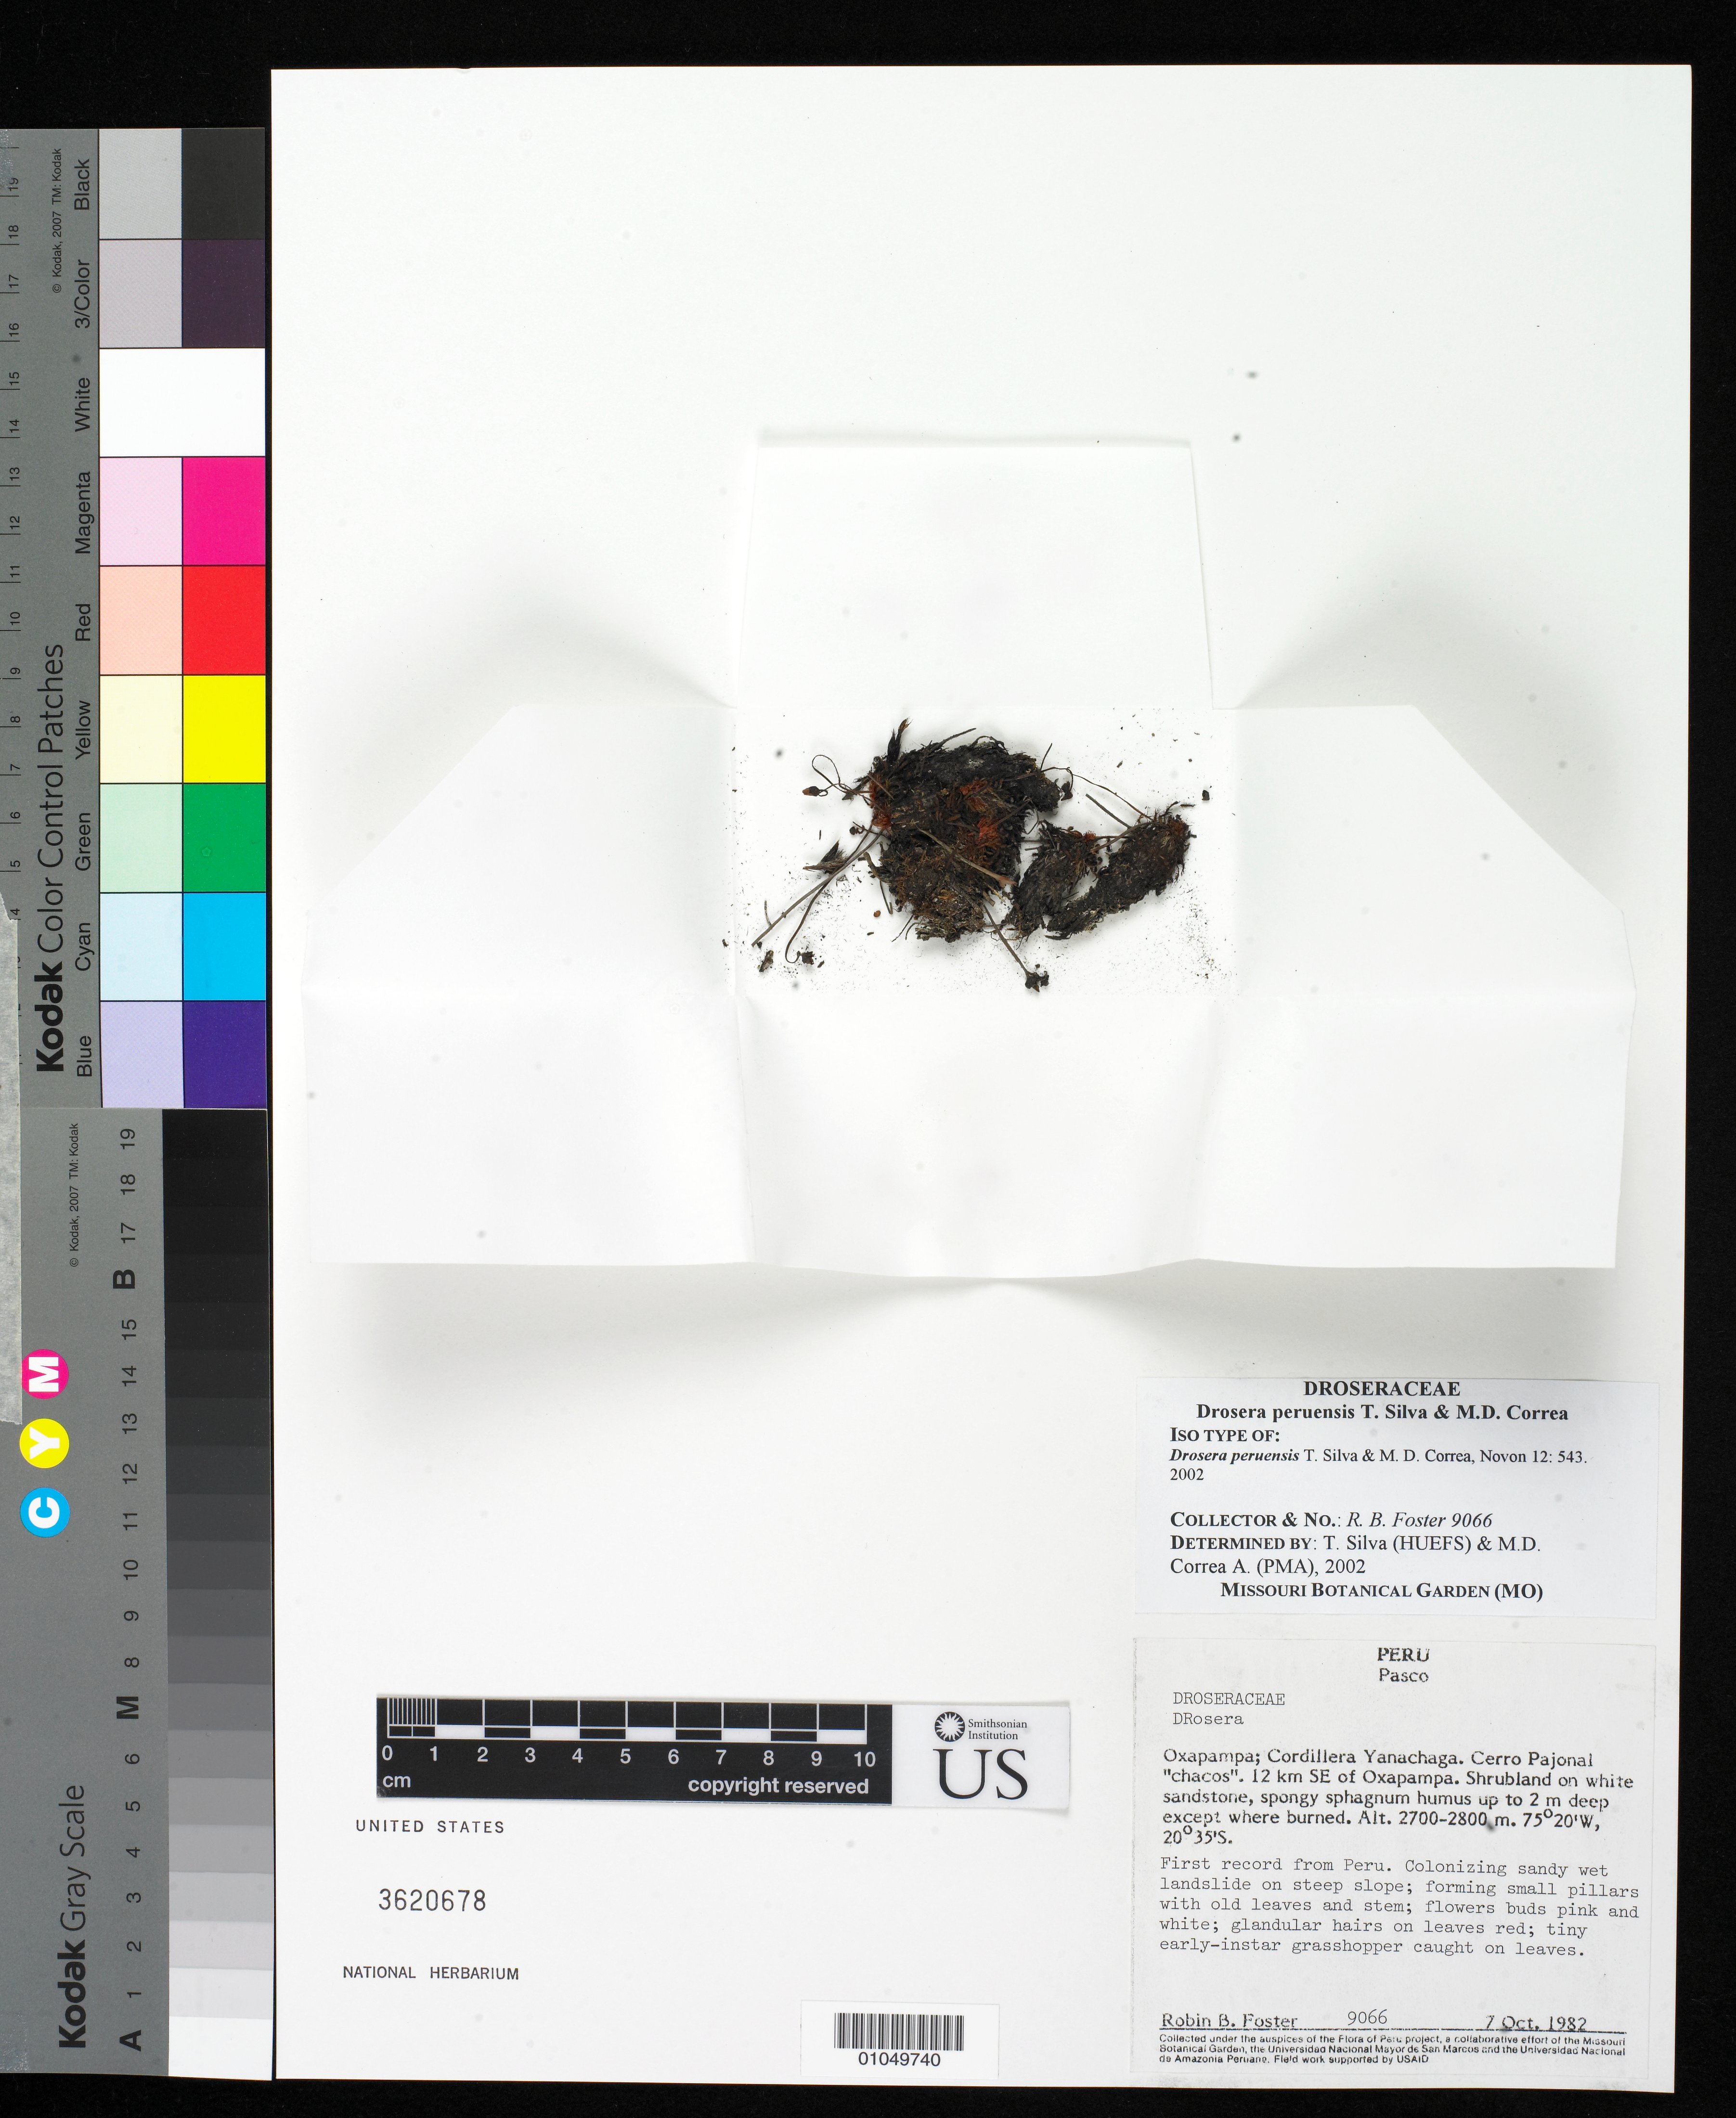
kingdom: Plantae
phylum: Tracheophyta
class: Magnoliopsida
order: Caryophyllales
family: Droseraceae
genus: Drosera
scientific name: Drosera peruensis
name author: T. Silva & M.D. Corrêa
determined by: Silva, T.; Corrêa-A., M. D.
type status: Isotype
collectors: R. B. Foster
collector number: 9066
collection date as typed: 07 Oct 1982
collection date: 1982-10-07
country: Peru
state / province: Pasco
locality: Oxapampa; Cordillera Yanachaga. Cerro Pajonal "chacos", 12 km SE of Oxapampa.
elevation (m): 2700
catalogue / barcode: US 3620678